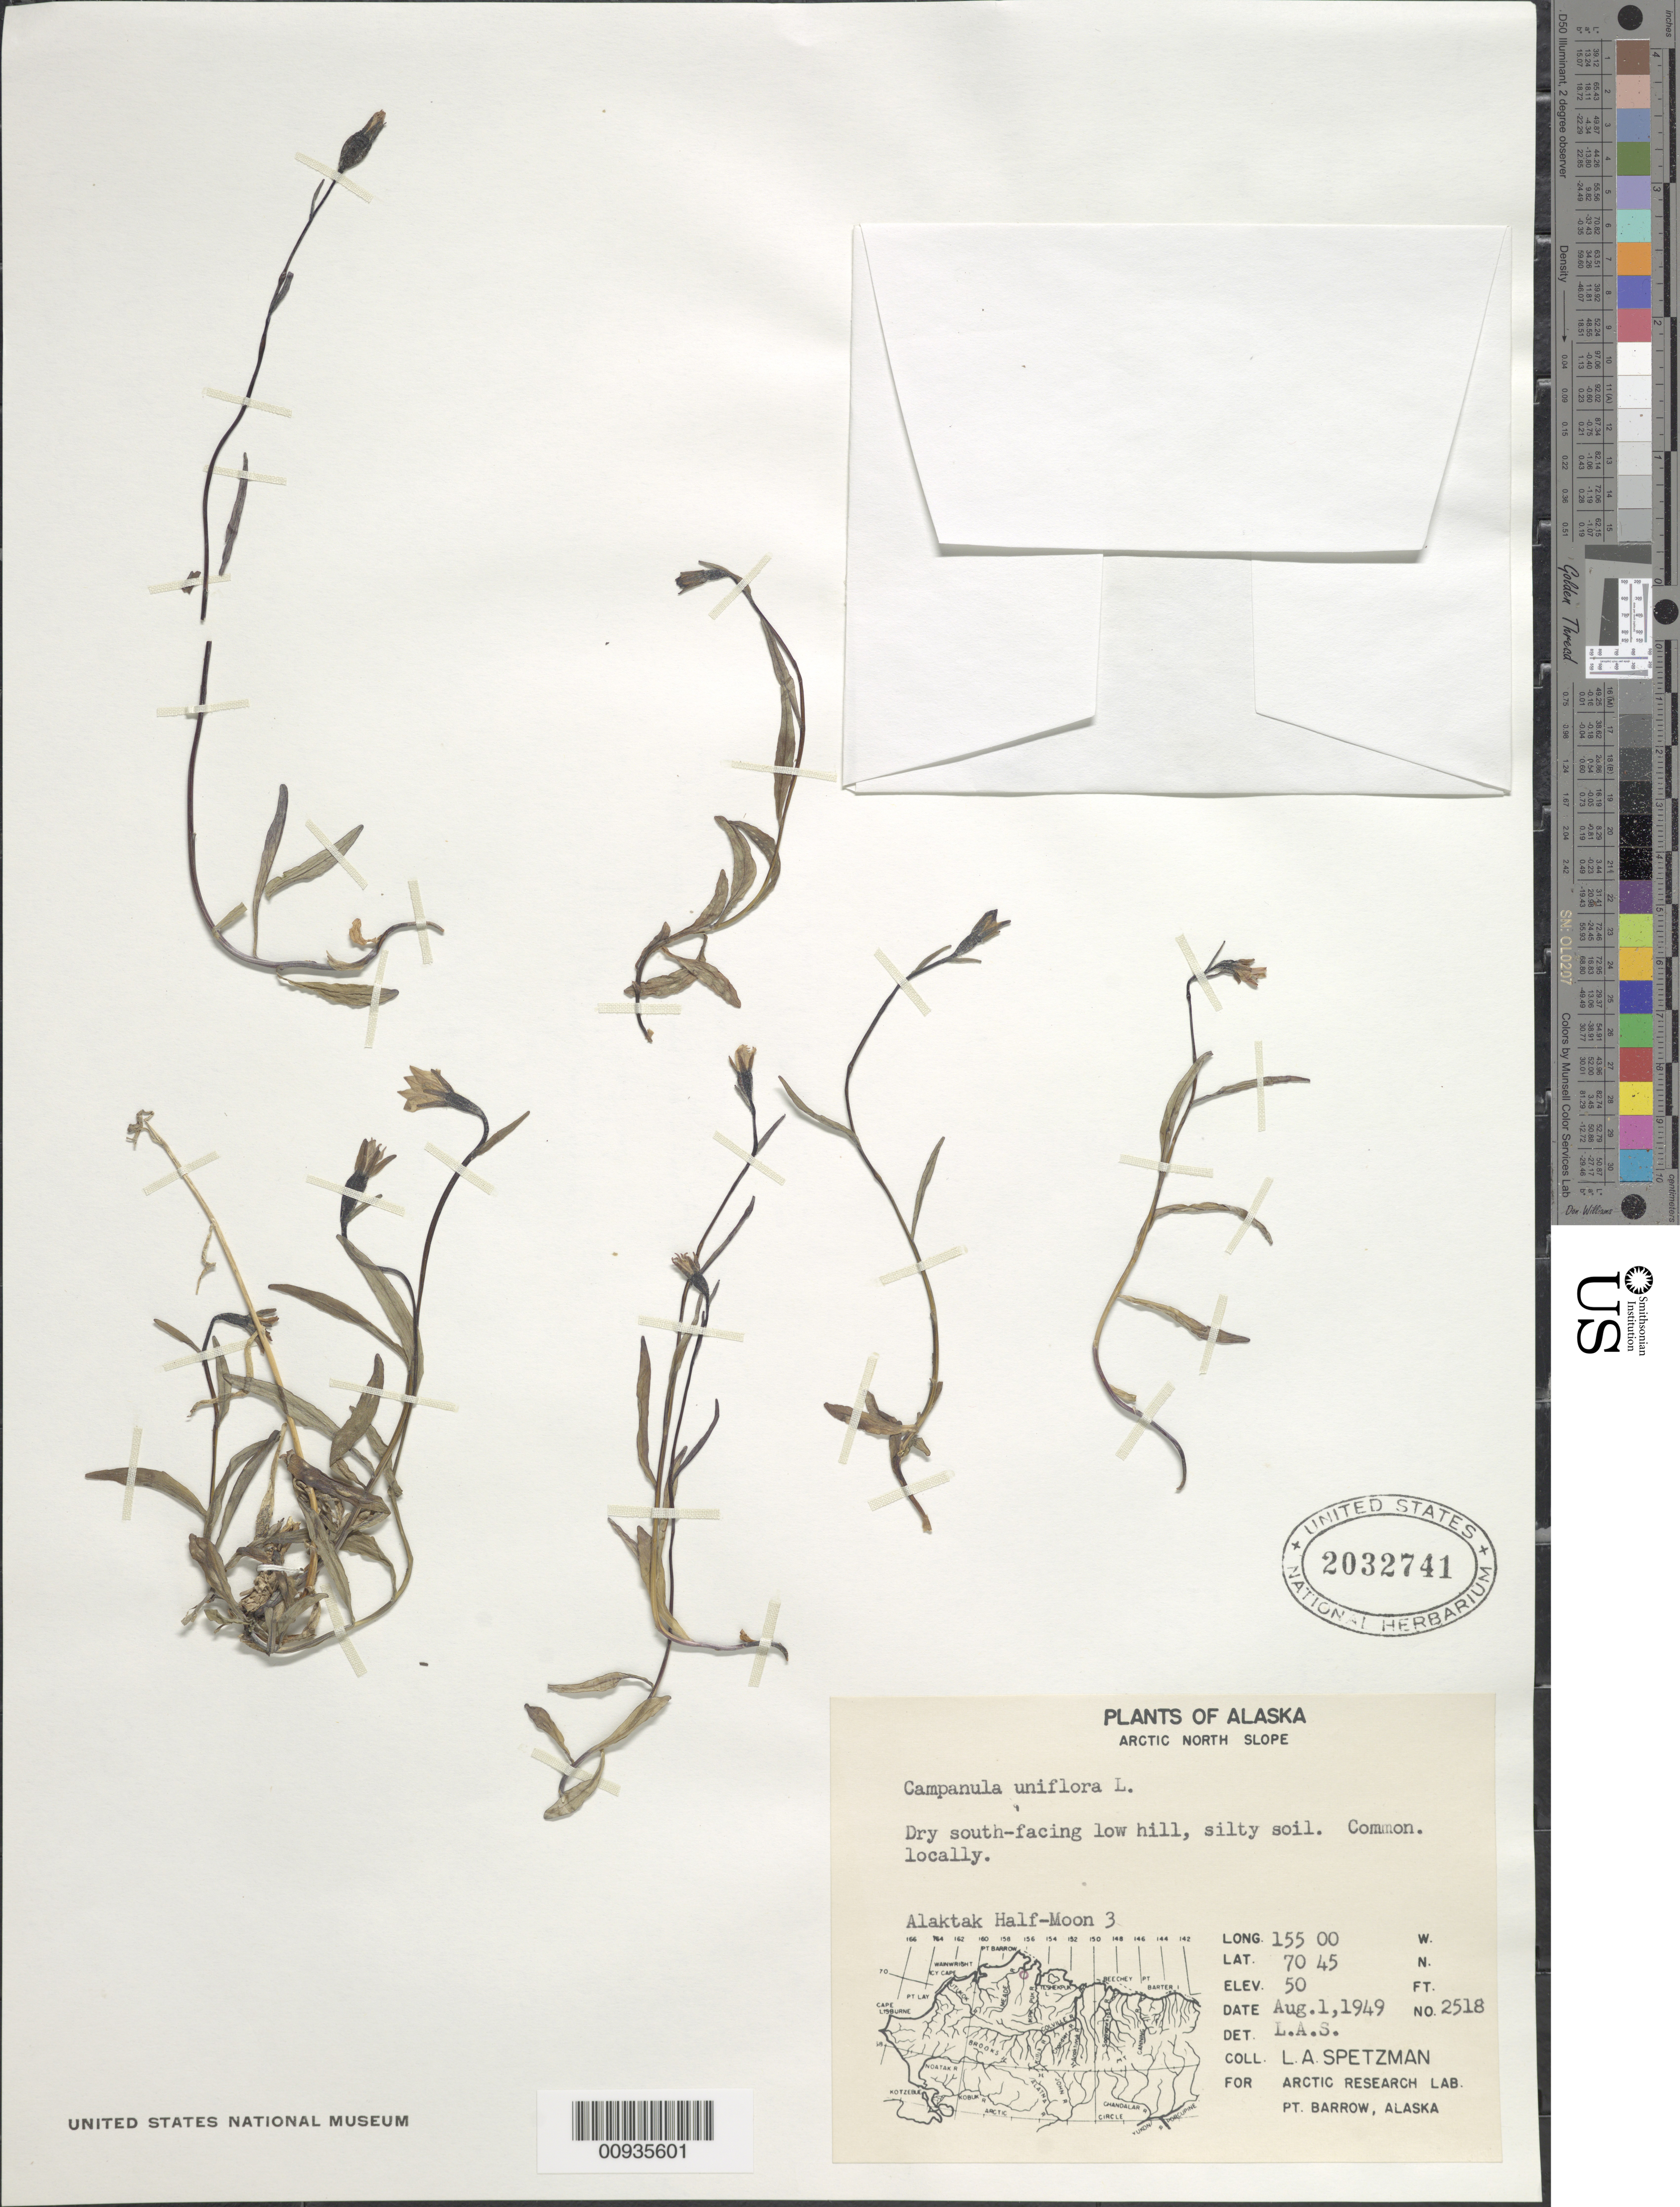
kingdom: Plantae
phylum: Tracheophyta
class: Magnoliopsida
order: Asterales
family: Campanulaceae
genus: Campanula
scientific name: Campanula uniflora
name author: L.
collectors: L. Spetzman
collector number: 2518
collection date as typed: Aug. 1, 1949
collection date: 1949-08-01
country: United States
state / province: Alaska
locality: Alaktak Half-Moon 3.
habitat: dry south-facing low hill, silty soil.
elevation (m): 15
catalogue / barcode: US 2032741